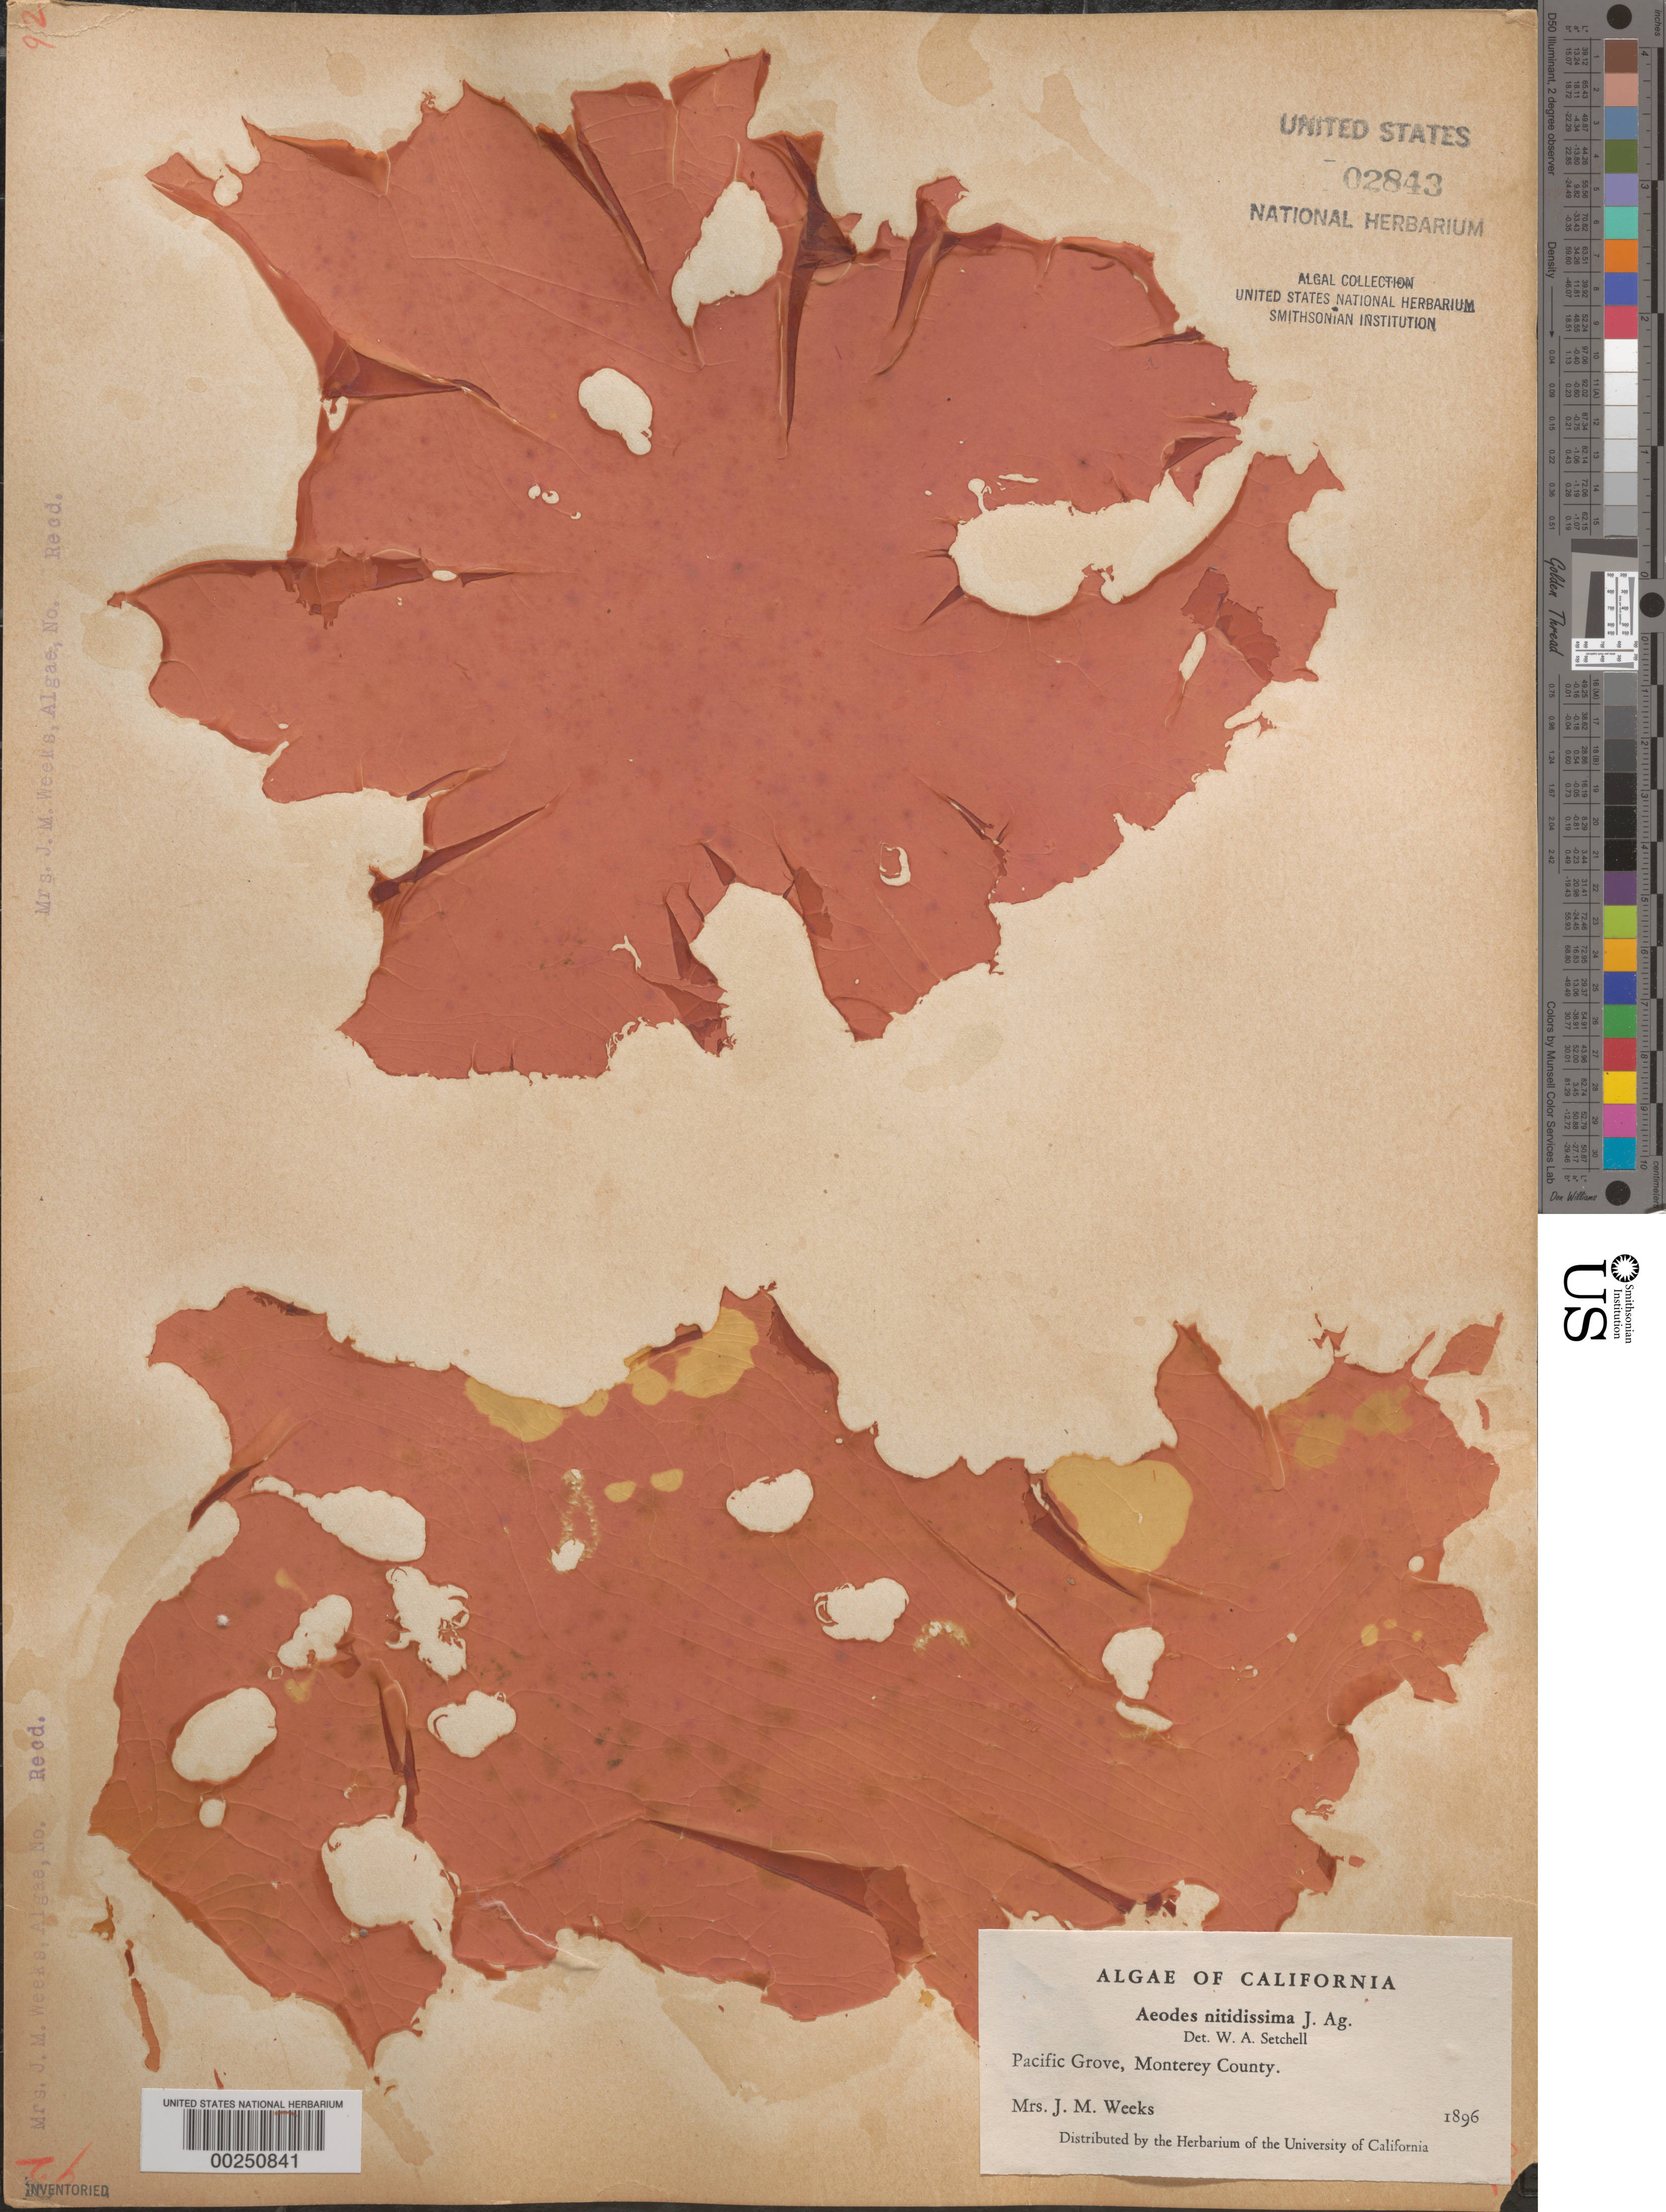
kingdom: Plantae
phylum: Rhodophyta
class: Florideophyceae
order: Halymeniales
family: Halymeniaceae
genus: Aeodes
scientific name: Aeodes nitidissima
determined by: Setchell, William A.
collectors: Mrs. J. Weeks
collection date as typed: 1896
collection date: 1896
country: United States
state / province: California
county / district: Monterey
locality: Pacific Grove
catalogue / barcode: US 2843